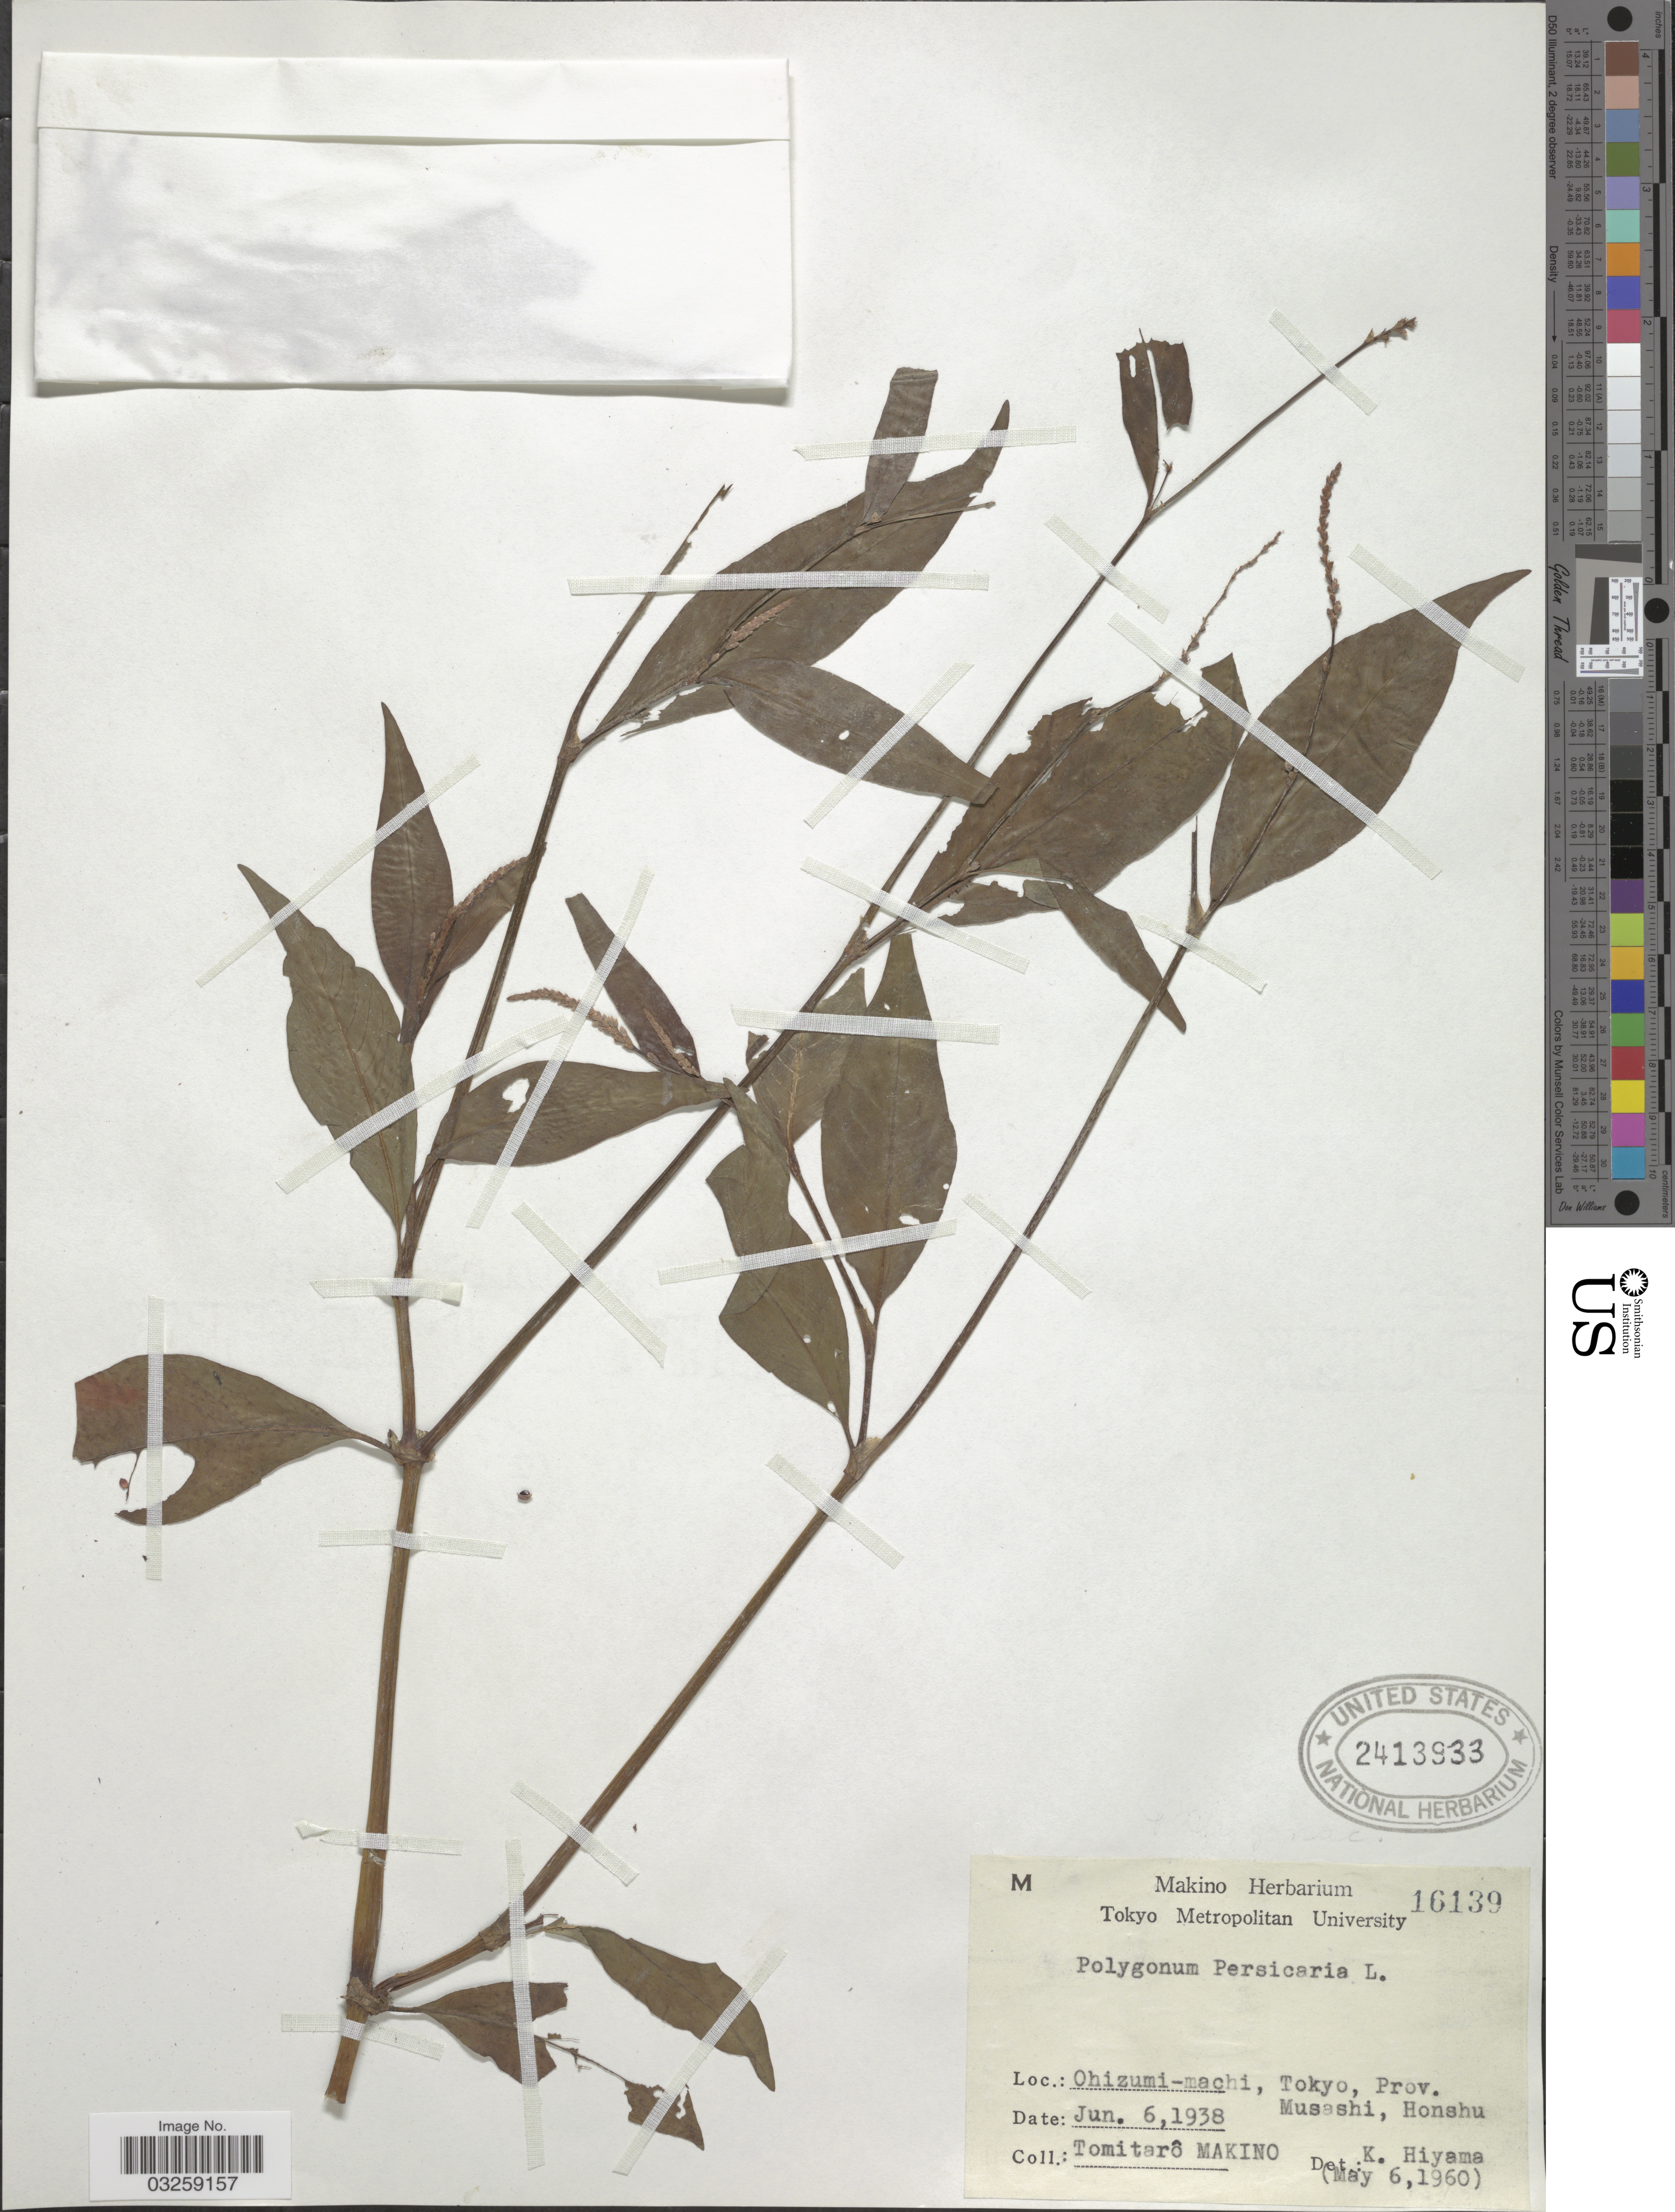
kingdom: Plantae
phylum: Tracheophyta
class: Magnoliopsida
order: Caryophyllales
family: Polygonaceae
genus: Polygonum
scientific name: Polygonum persicaria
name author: L.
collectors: T. Makino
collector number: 16139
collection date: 1938-06-06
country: Japan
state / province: Tokyo, Federal City of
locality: Ohizumi-machi, Tokyo, Prov. Musashi, Honshu.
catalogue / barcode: US 2413933